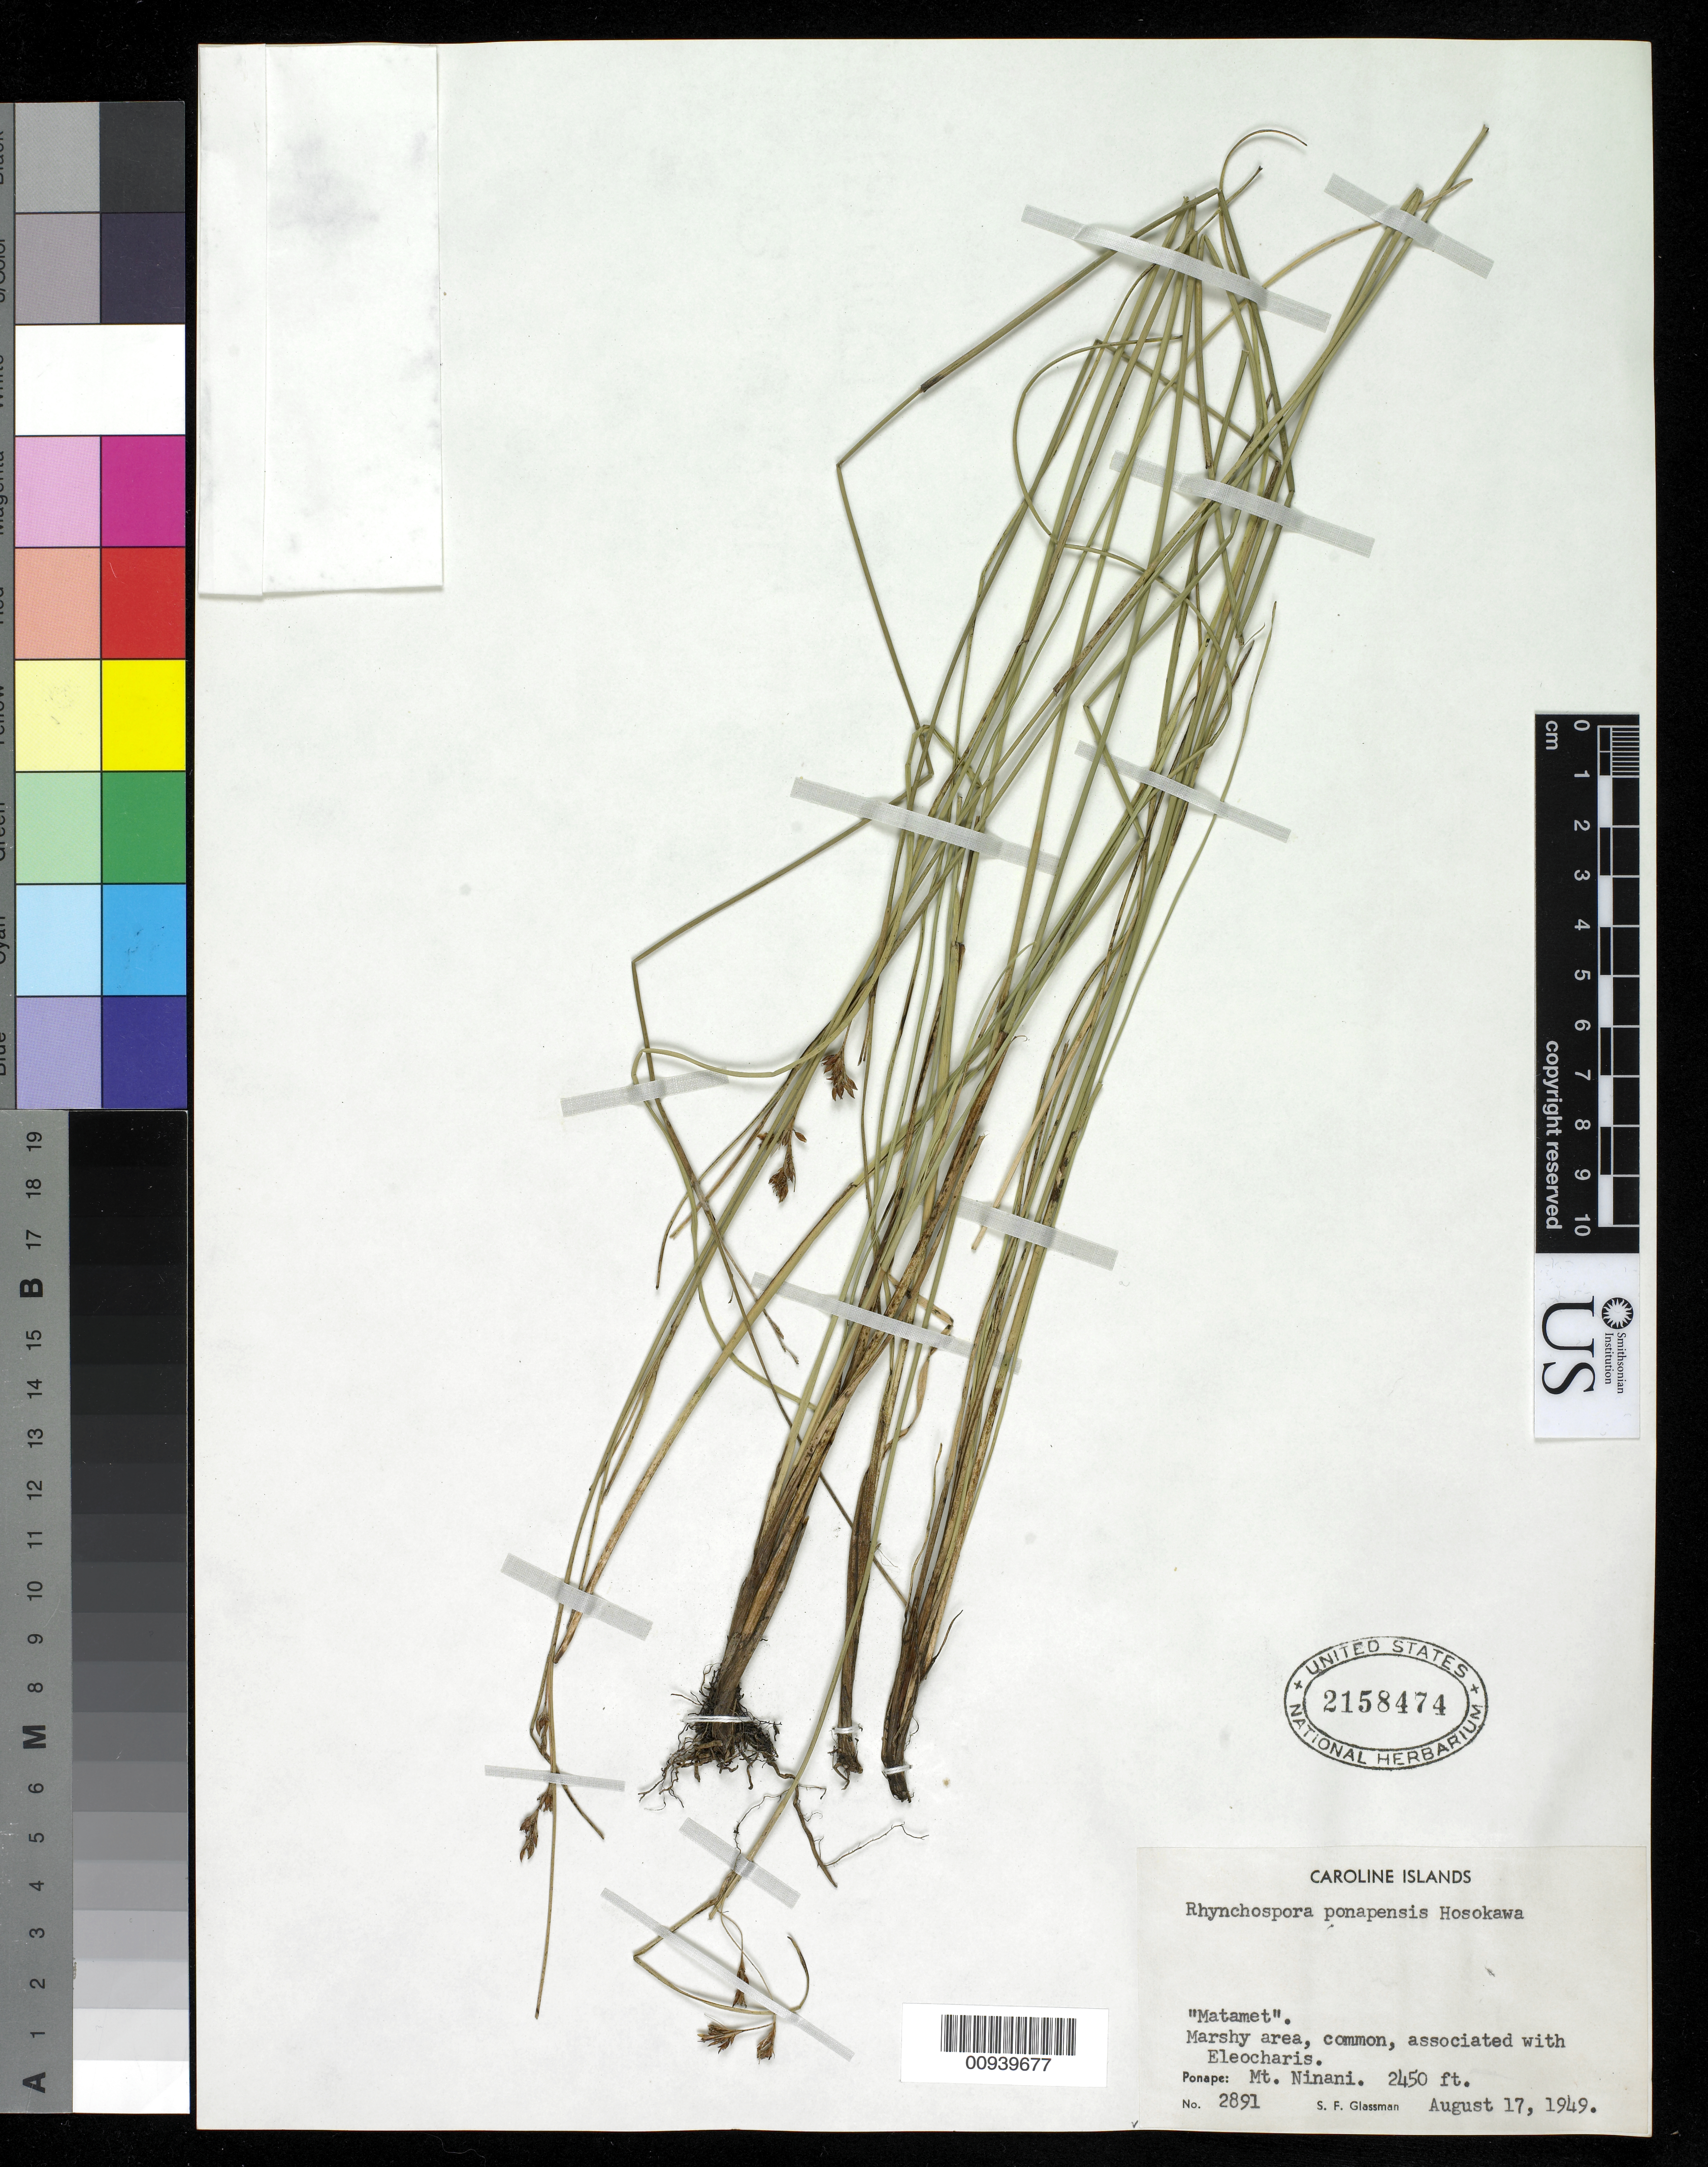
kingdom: Plantae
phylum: Tracheophyta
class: Liliopsida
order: Poales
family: Cyperaceae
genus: Rhynchospora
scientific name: Rhynchospora ponapensis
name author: Hosok.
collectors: S. F. Glassman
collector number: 2891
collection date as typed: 17 Aug 1949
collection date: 1949-08-17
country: Micronesia, Federated States of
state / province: Pohnpei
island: Pohnpei [Ponape]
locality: Mt. Ninani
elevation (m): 747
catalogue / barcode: US 2158474